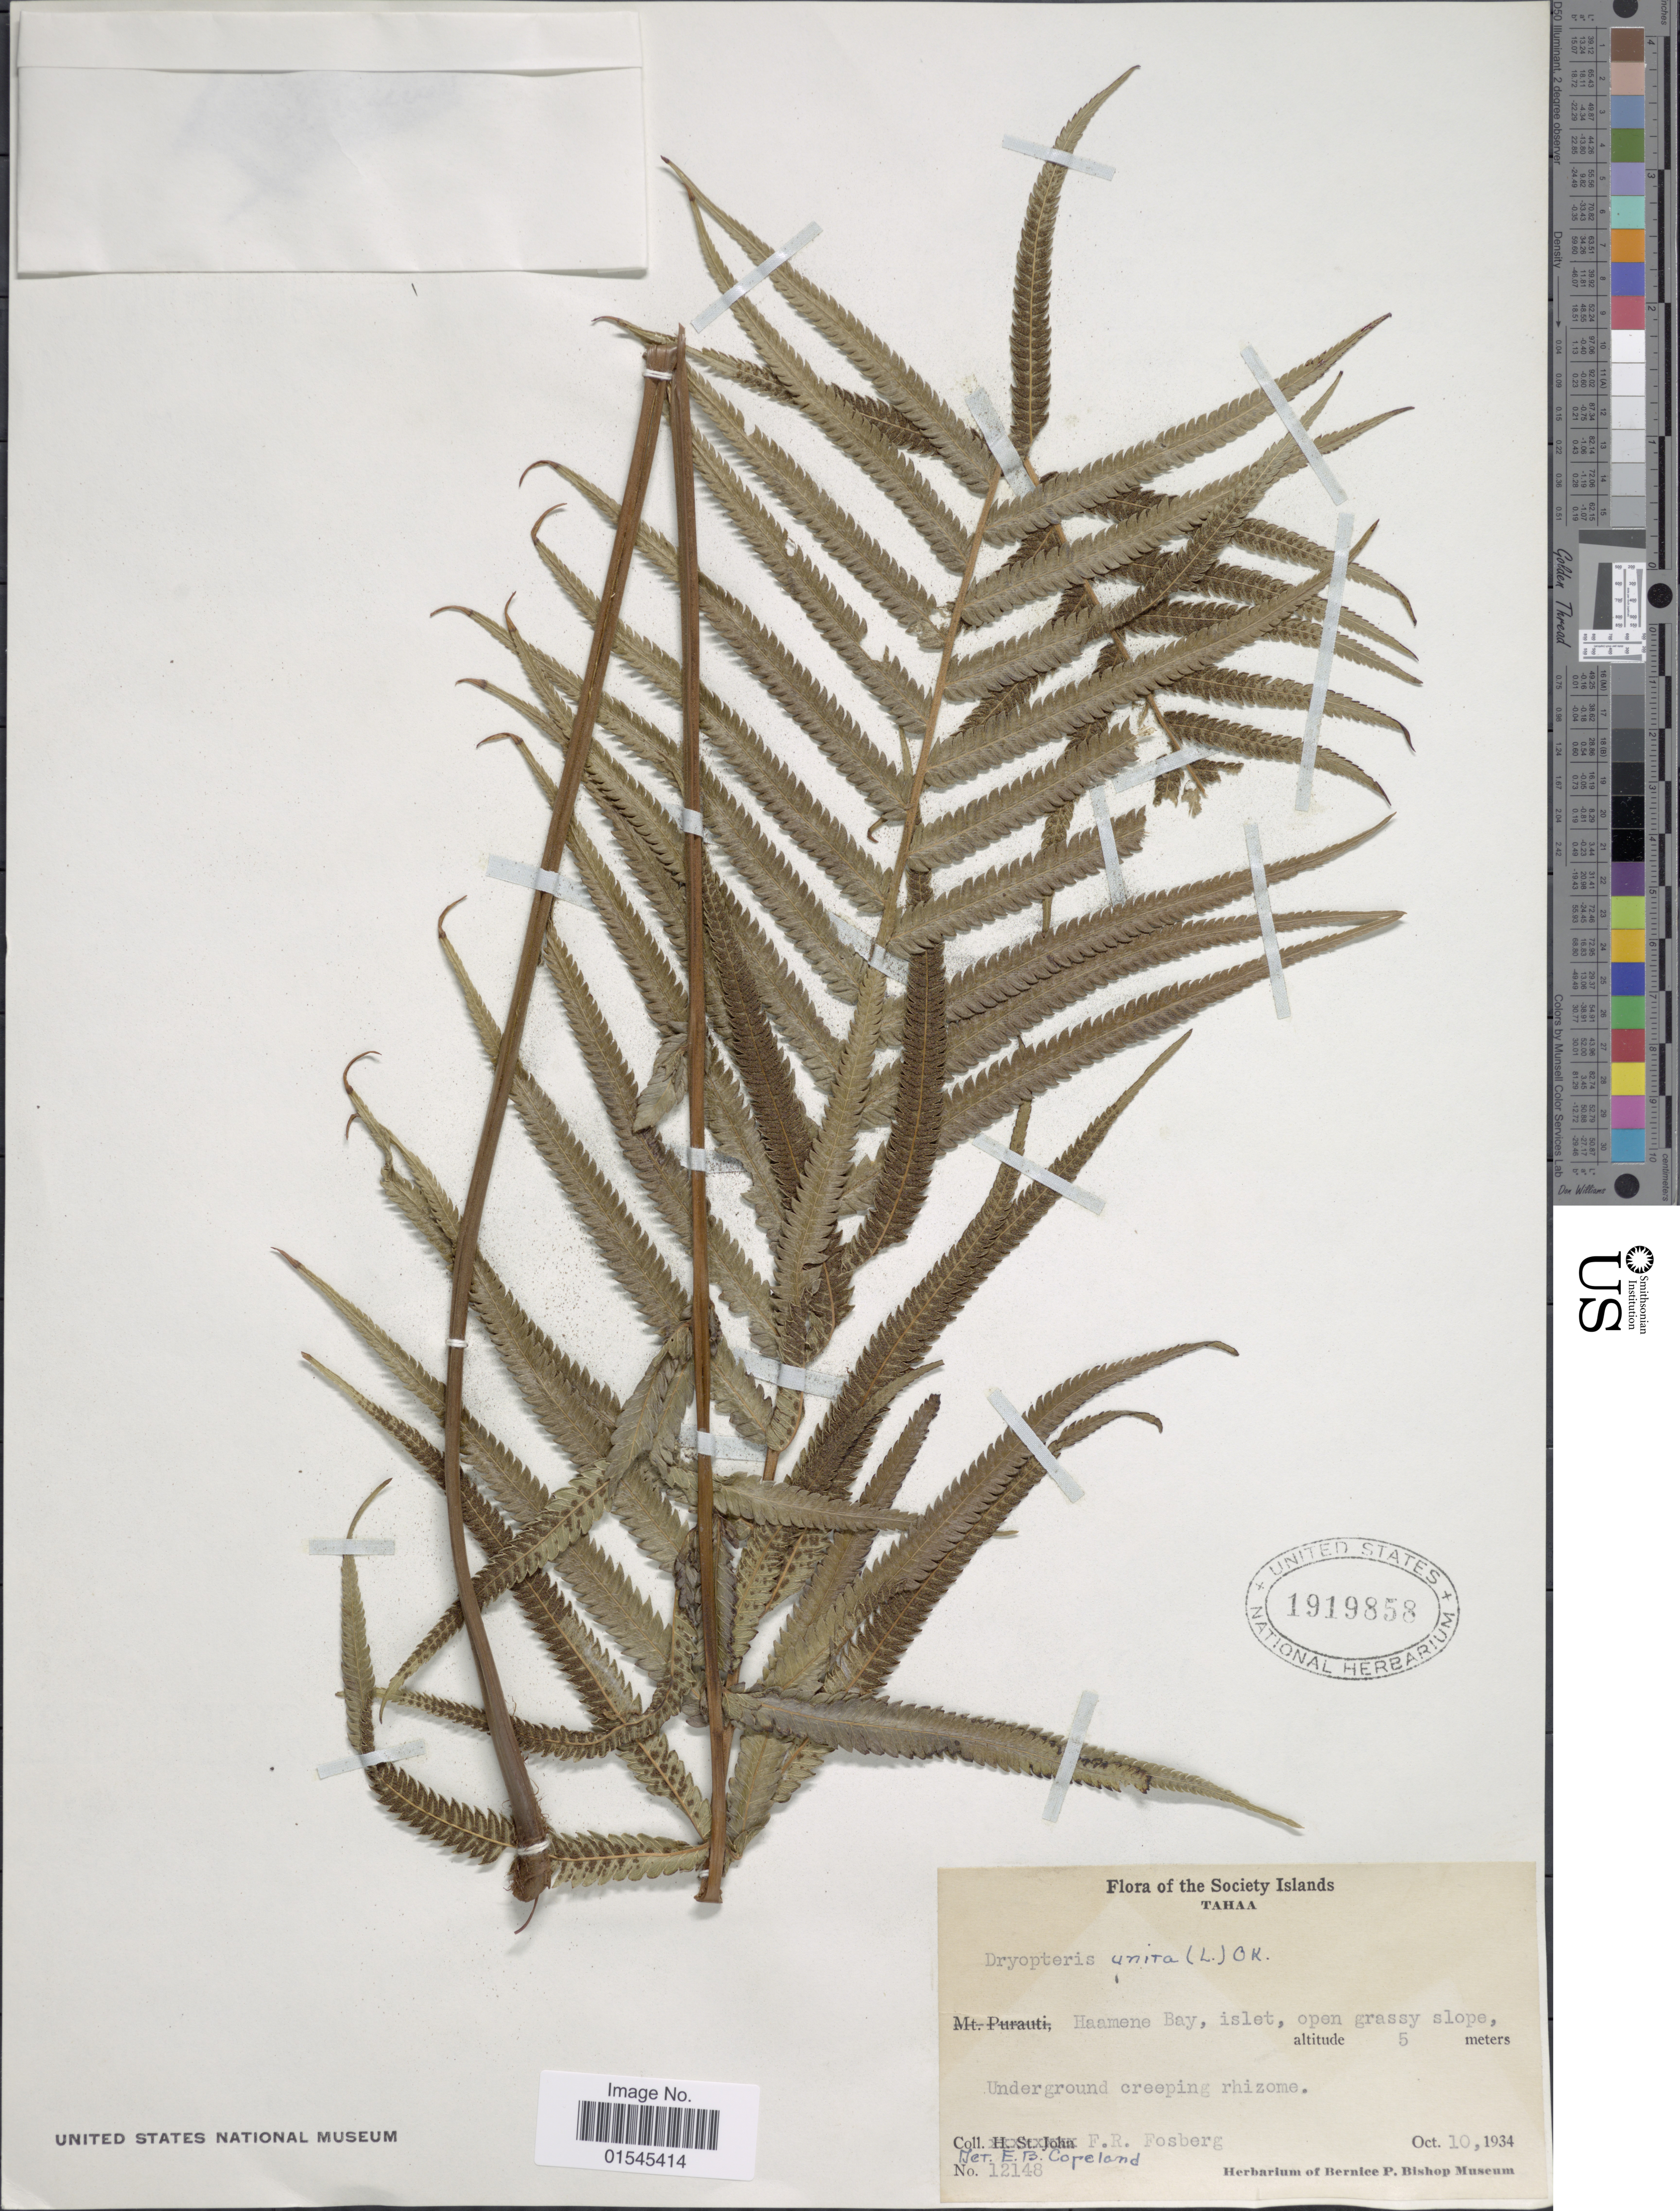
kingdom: Plantae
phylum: Tracheophyta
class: Polypodiopsida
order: Polypodiales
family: Thelypteridaceae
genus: Sphaerostephanos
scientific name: Sphaerostephanos invisus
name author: (G. Forst.) Holttum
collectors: F. R. Fosberg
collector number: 12148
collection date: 1934-10-10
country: French Polynesia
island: Tahaa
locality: Society Islands. Tahaa. Haamene Bay, islet, open grassy slope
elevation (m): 5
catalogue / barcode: US 1919858